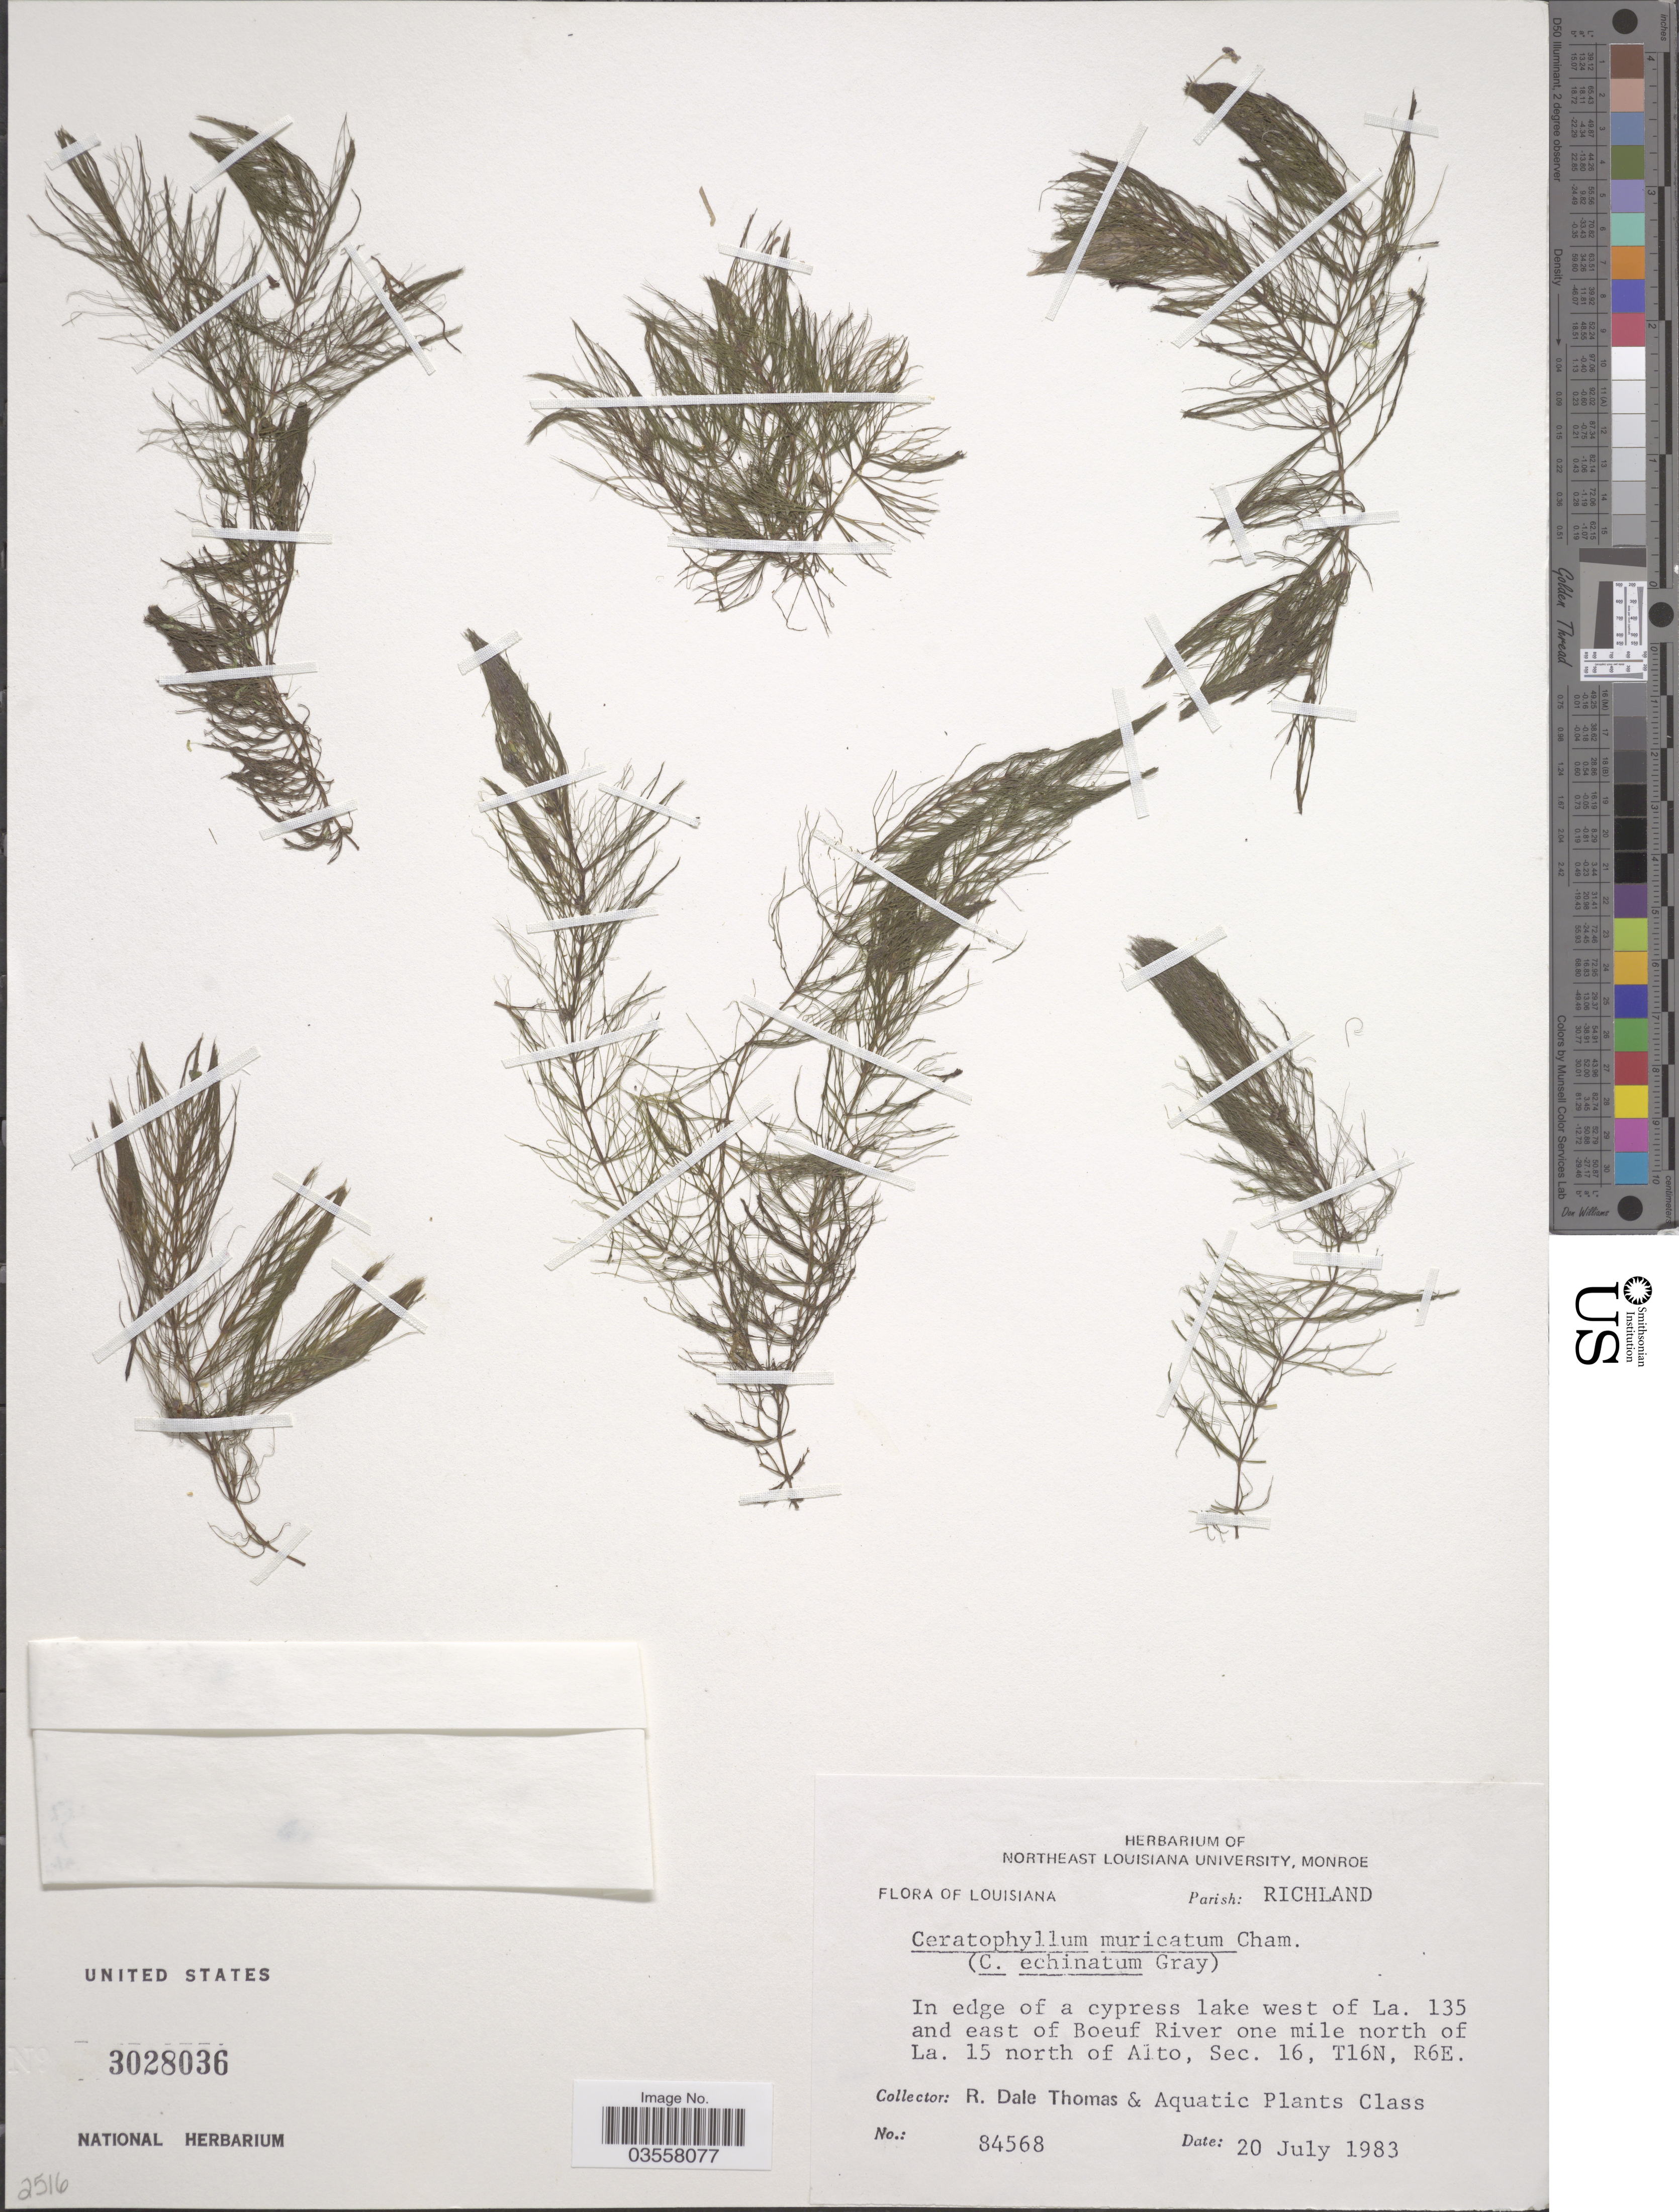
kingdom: Plantae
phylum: Tracheophyta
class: Magnoliopsida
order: Ceratophyllales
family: Ceratophyllaceae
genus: Ceratophyllum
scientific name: Ceratophyllum muricatum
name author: Cham.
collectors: R. Thomas & Aquatic Plants Class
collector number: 84568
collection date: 1983-07-20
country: United States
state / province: Louisiana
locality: Parish: Richland. In edge of a cypress lake west of La. 135 and east of Boeuf River one mile north of La. 15 north of Alto, Sec. 16, T16N, R6E.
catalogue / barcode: US 3028036